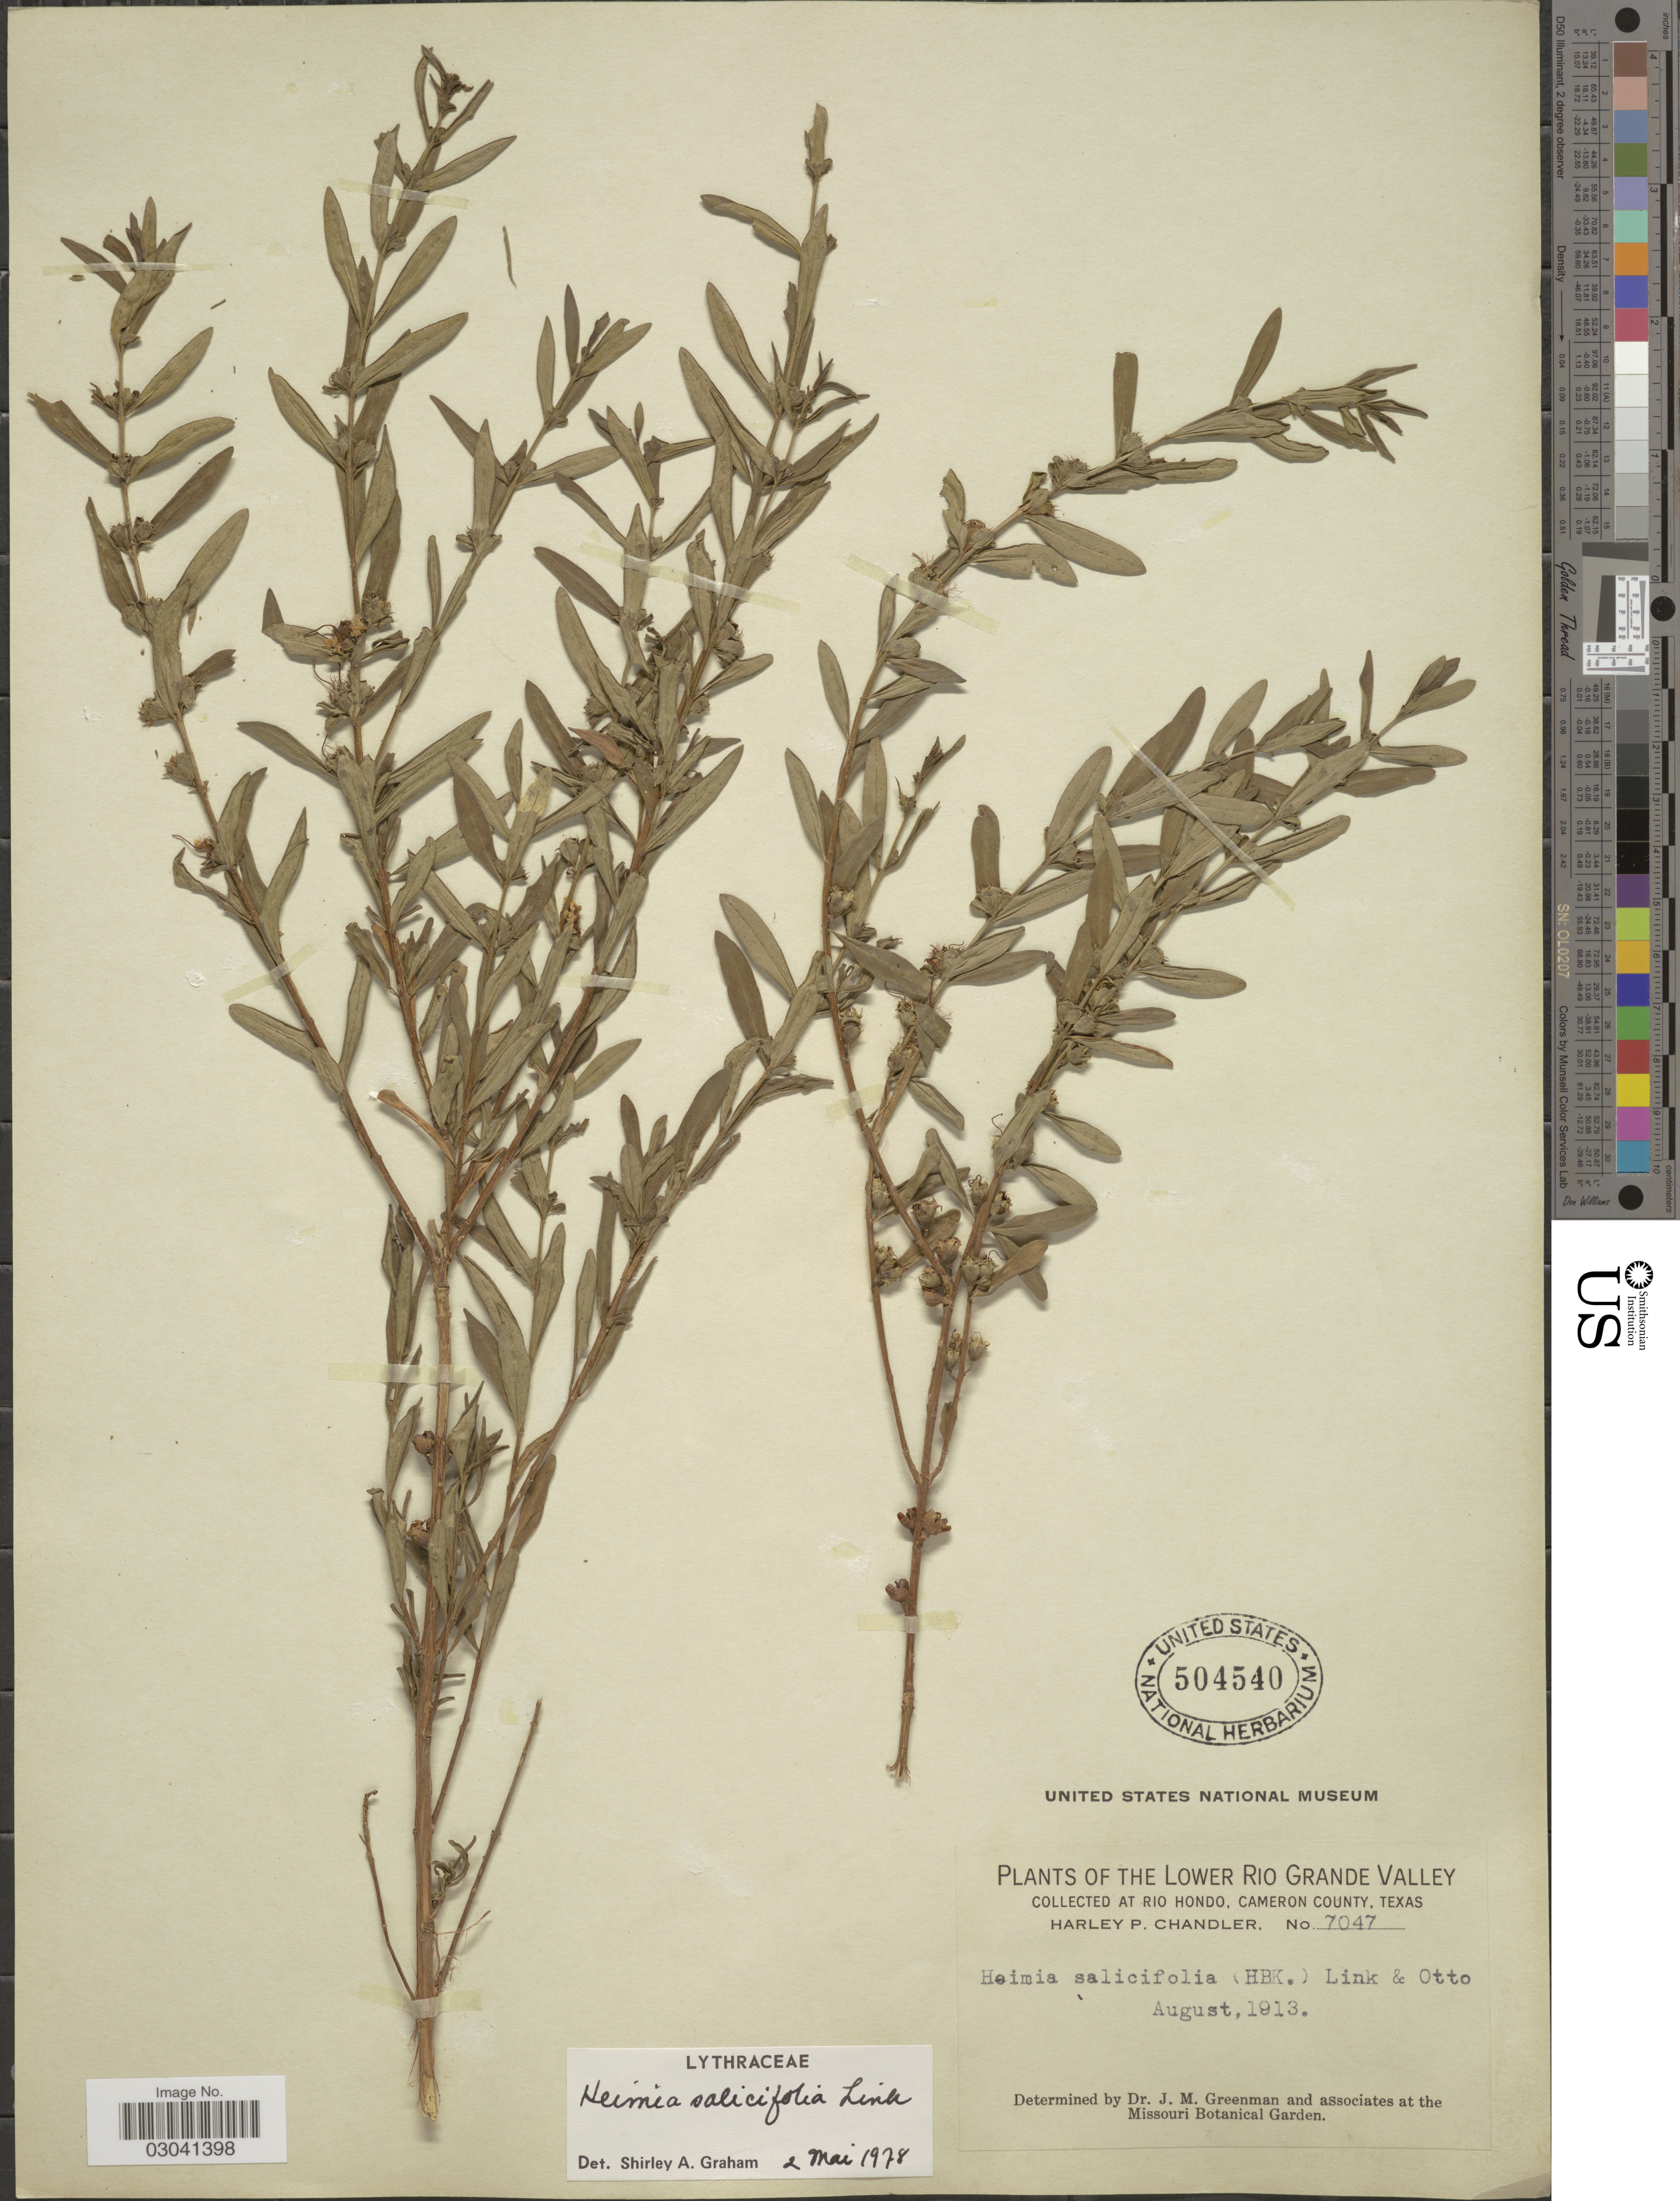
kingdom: Plantae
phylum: Tracheophyta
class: Magnoliopsida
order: Myrtales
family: Lythraceae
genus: Heimia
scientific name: Heimia salicifolia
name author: Link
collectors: H. Chandler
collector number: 7047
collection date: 1913-08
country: United States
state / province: Texas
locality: The Lower Rio Grande Valley, At Rio Hondo, Cameron County.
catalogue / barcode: US 504540